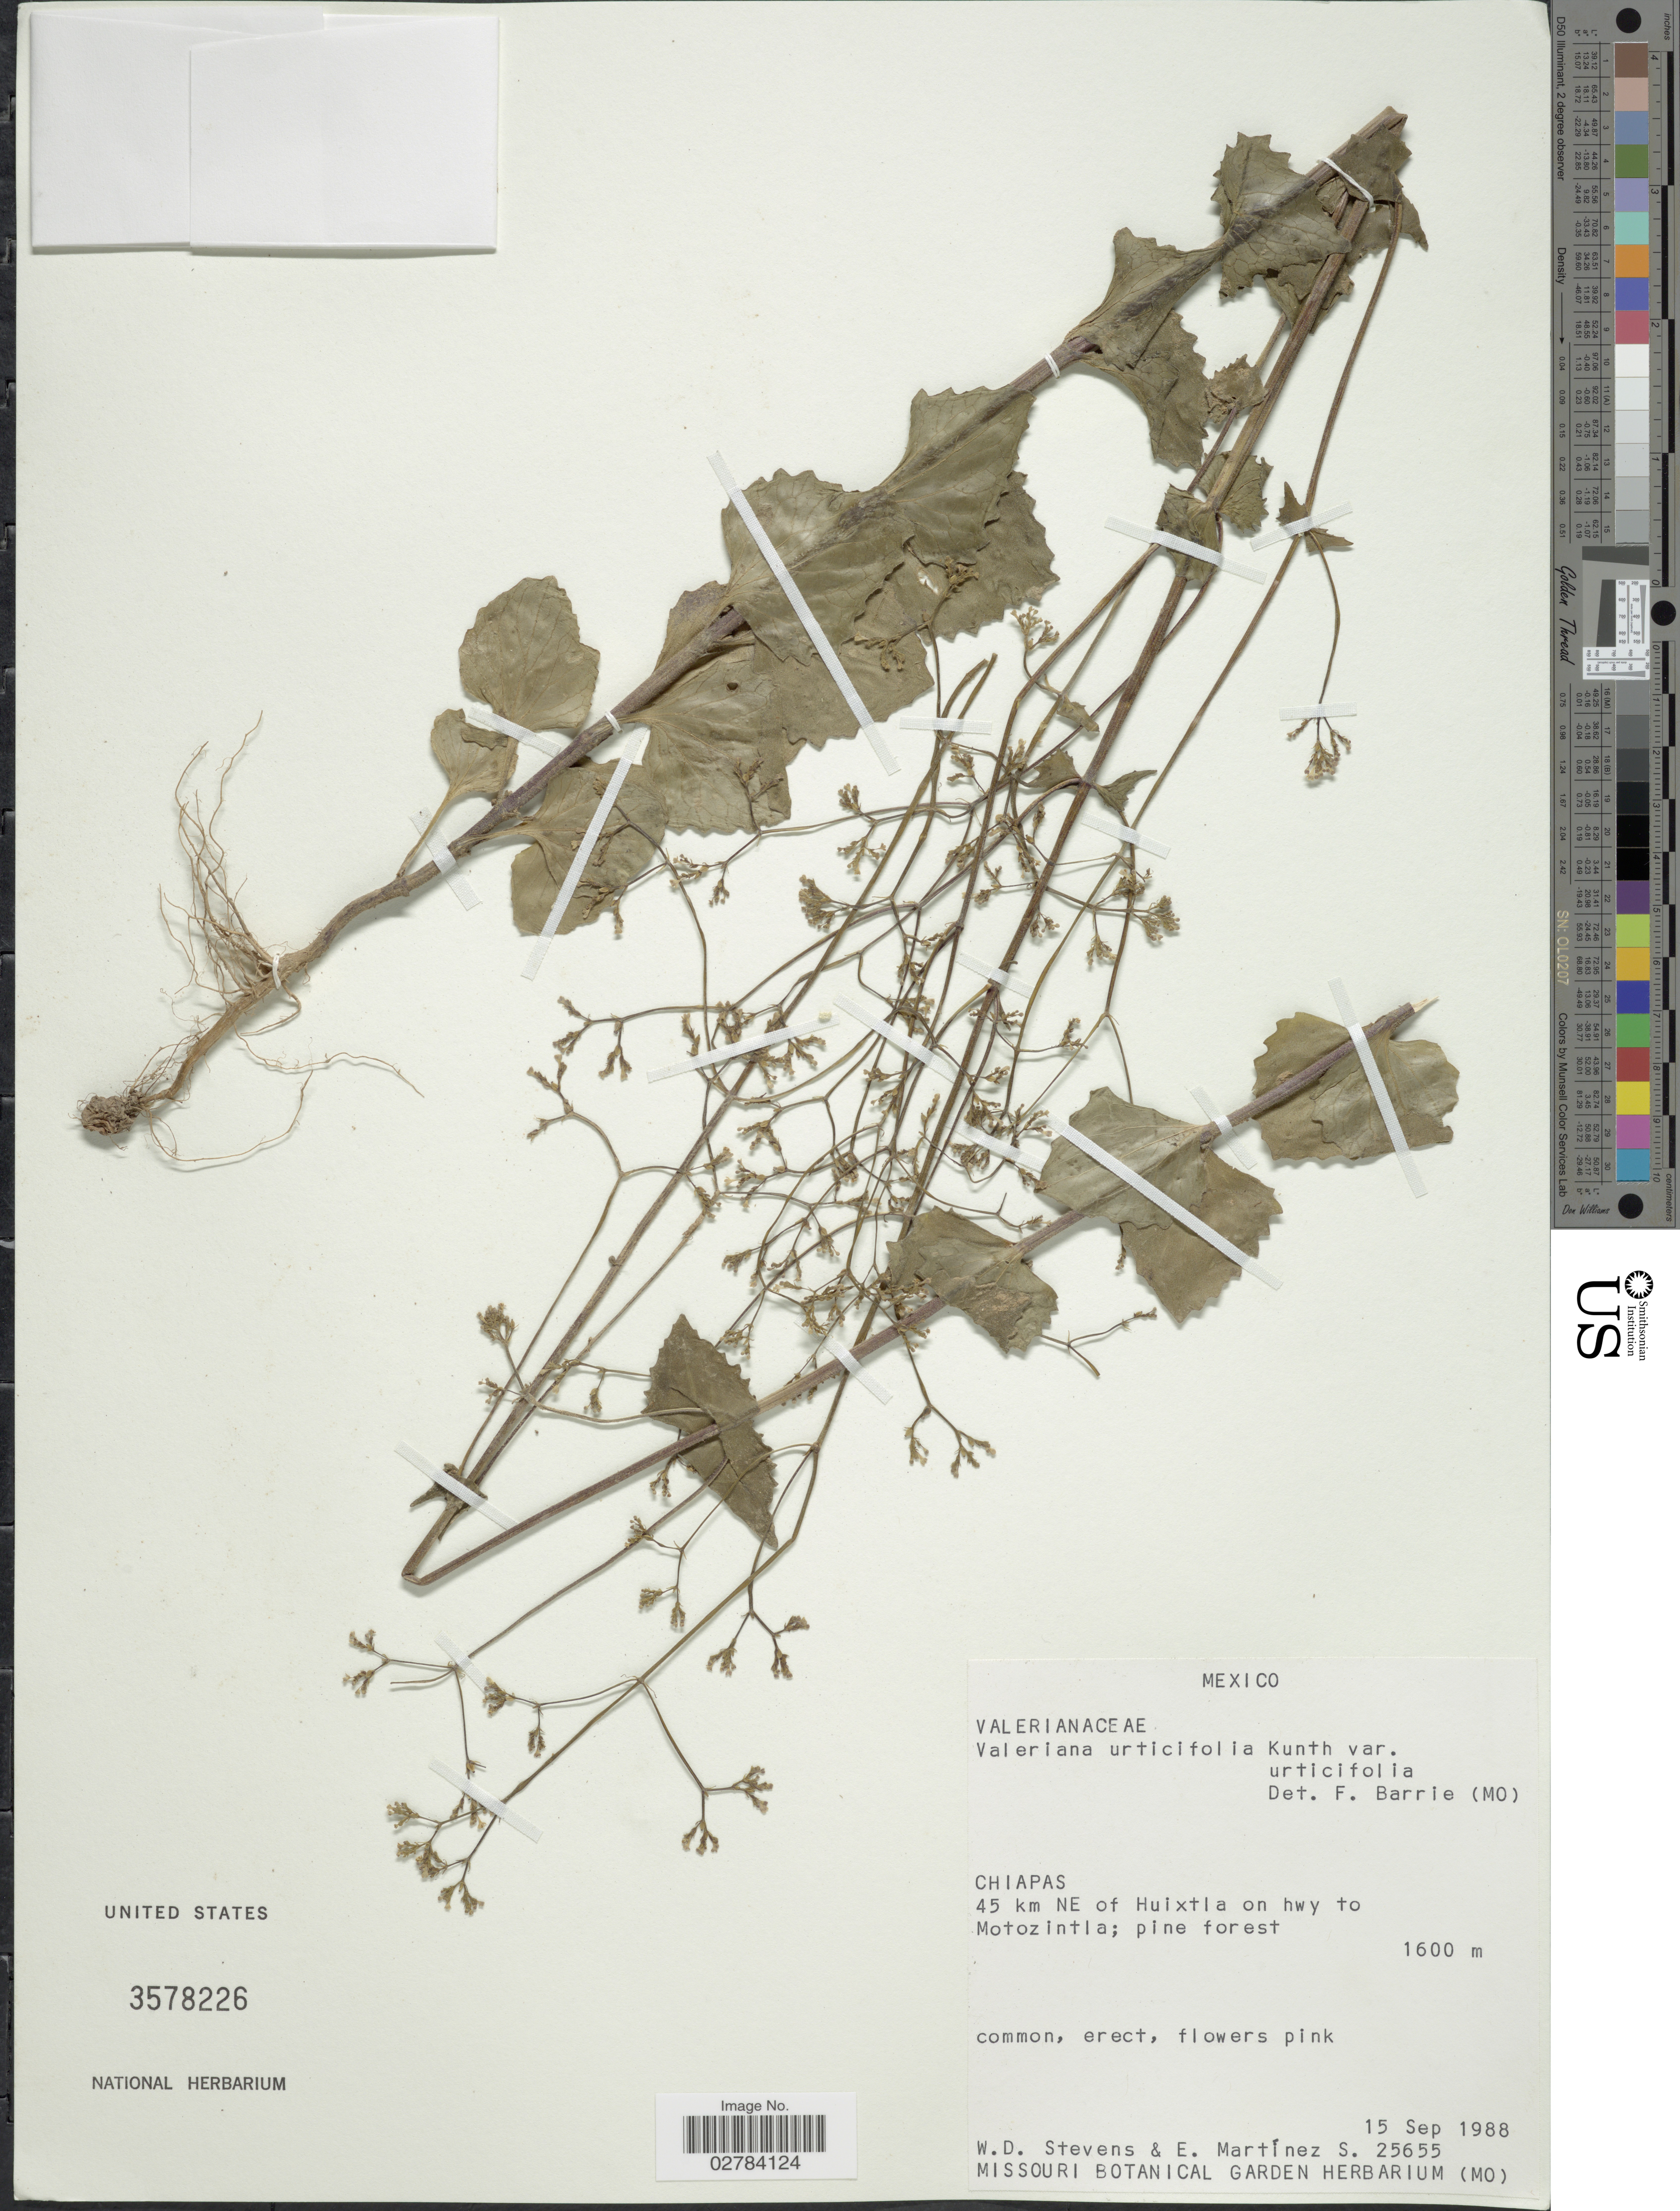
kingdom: Plantae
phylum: Tracheophyta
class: Magnoliopsida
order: Dipsacales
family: Caprifoliaceae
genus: Valeriana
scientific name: Valeriana urticaefolia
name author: Kunth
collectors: W. D. Stevens & E. M. Martínez S.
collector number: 25655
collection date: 1988-09-15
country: Mexico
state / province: Chiapas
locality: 45 km NE of Huixtla on hwy to Motozintla.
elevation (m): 1600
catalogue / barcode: US 3578226